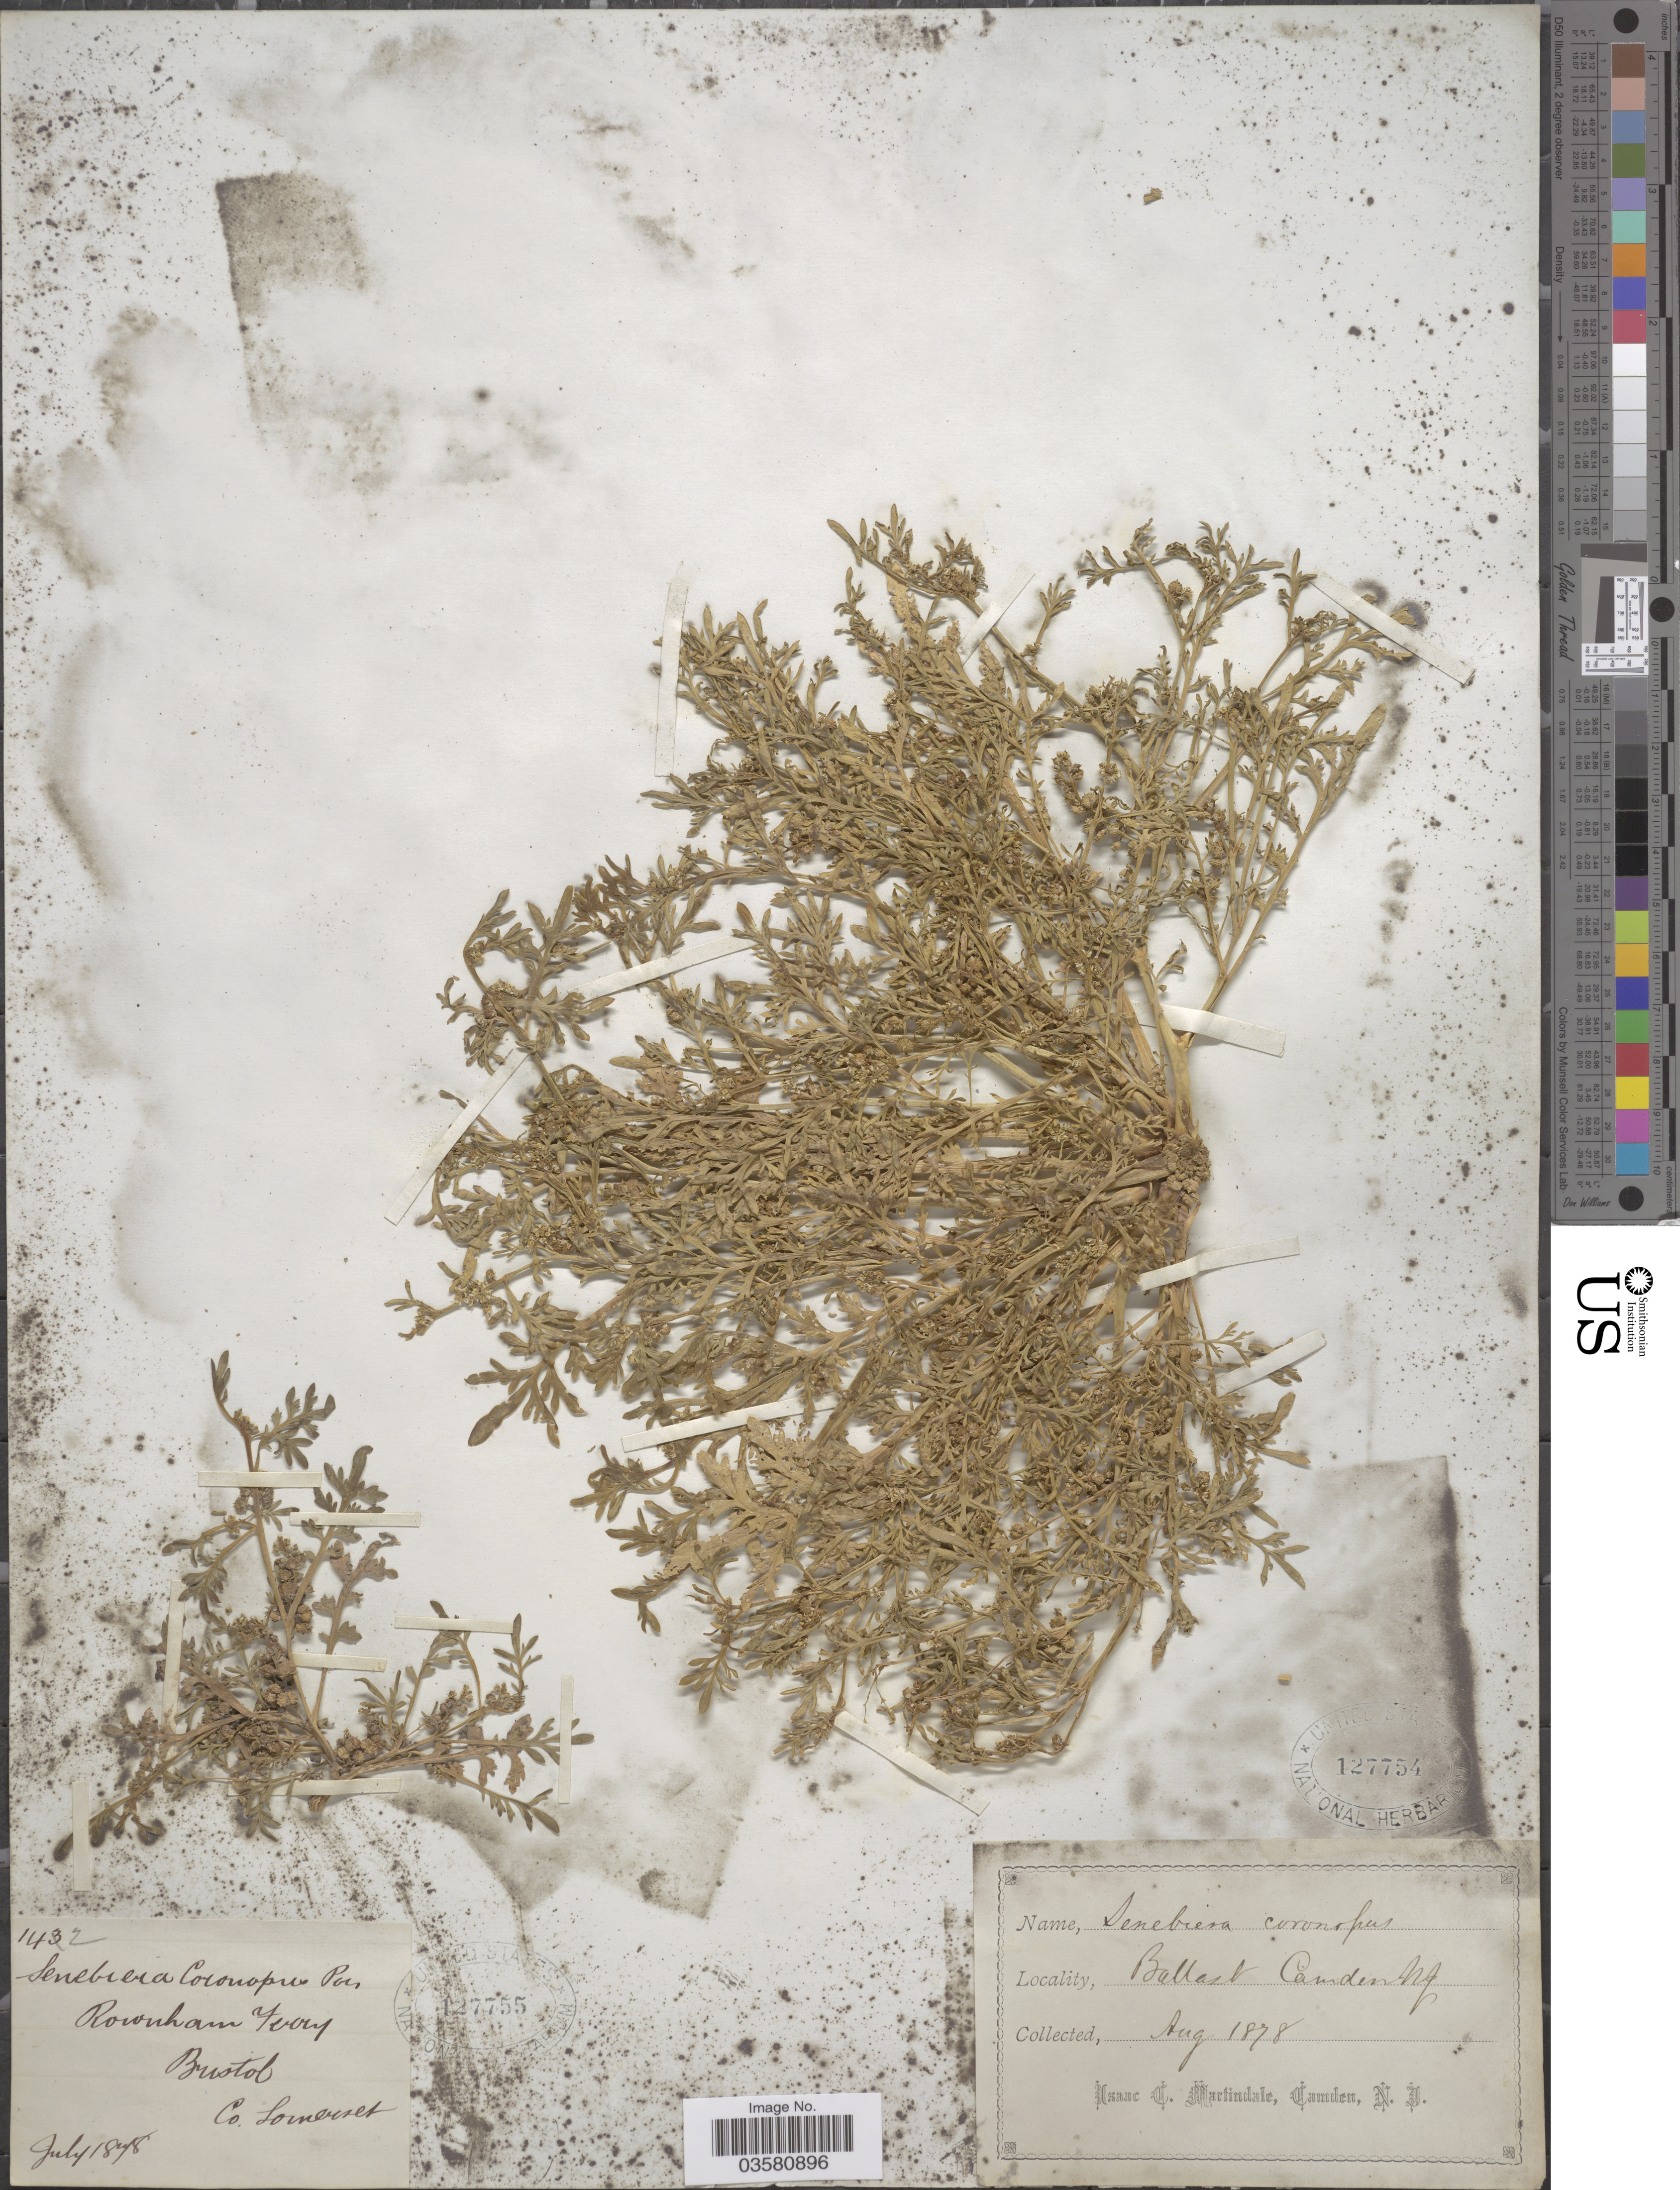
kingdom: Plantae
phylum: Tracheophyta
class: Magnoliopsida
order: Brassicales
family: Brassicaceae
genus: Lepidium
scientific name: Lepidium didymum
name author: L.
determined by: Strong, M. T., (US), Smithsonian Institution - National Museum of Natural History (UNITED STATES)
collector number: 1432*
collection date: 1878-07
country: United Kingdom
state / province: England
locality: Rownham Ferry. Bristol. Co. Somerset.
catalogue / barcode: US 127755-2